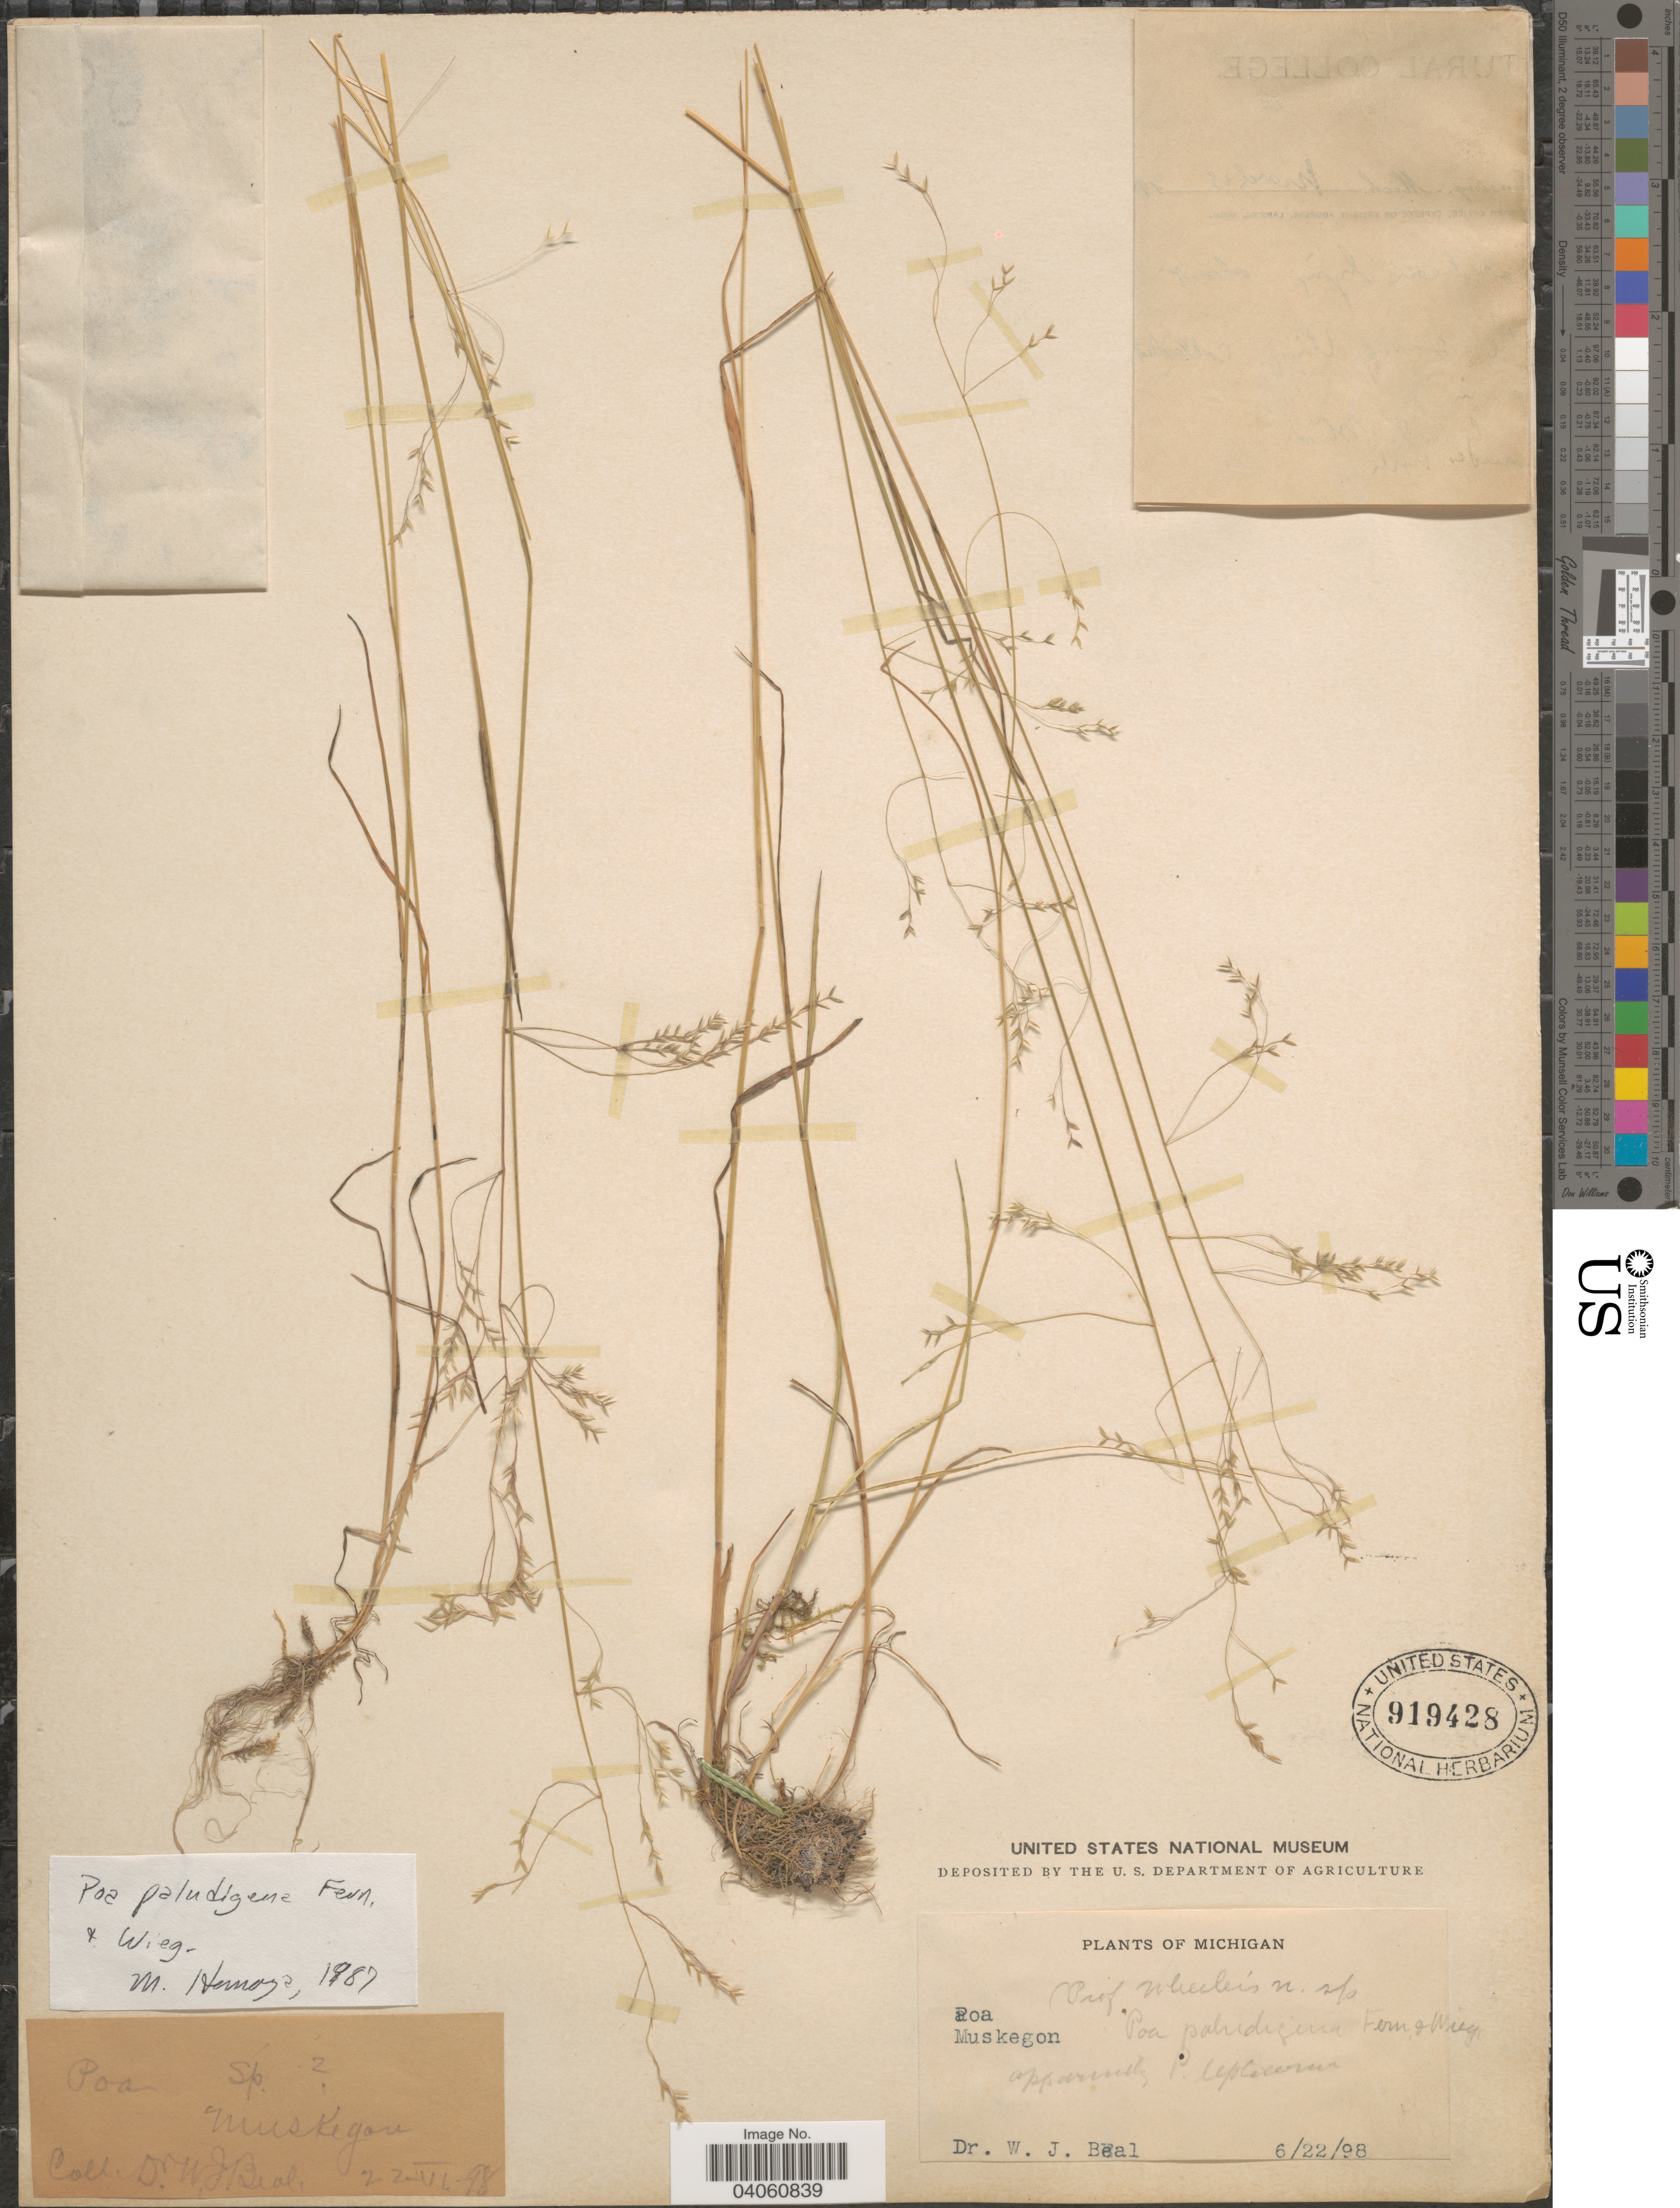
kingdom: Plantae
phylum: Tracheophyta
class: Liliopsida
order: Poales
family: Poaceae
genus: Poa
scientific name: Poa paludigena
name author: Fernald & Wiegand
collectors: W. J. Beal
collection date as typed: Transcribed d/m/y: 22/6/98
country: United States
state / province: Michigan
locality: Muskegon.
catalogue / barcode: US 919428